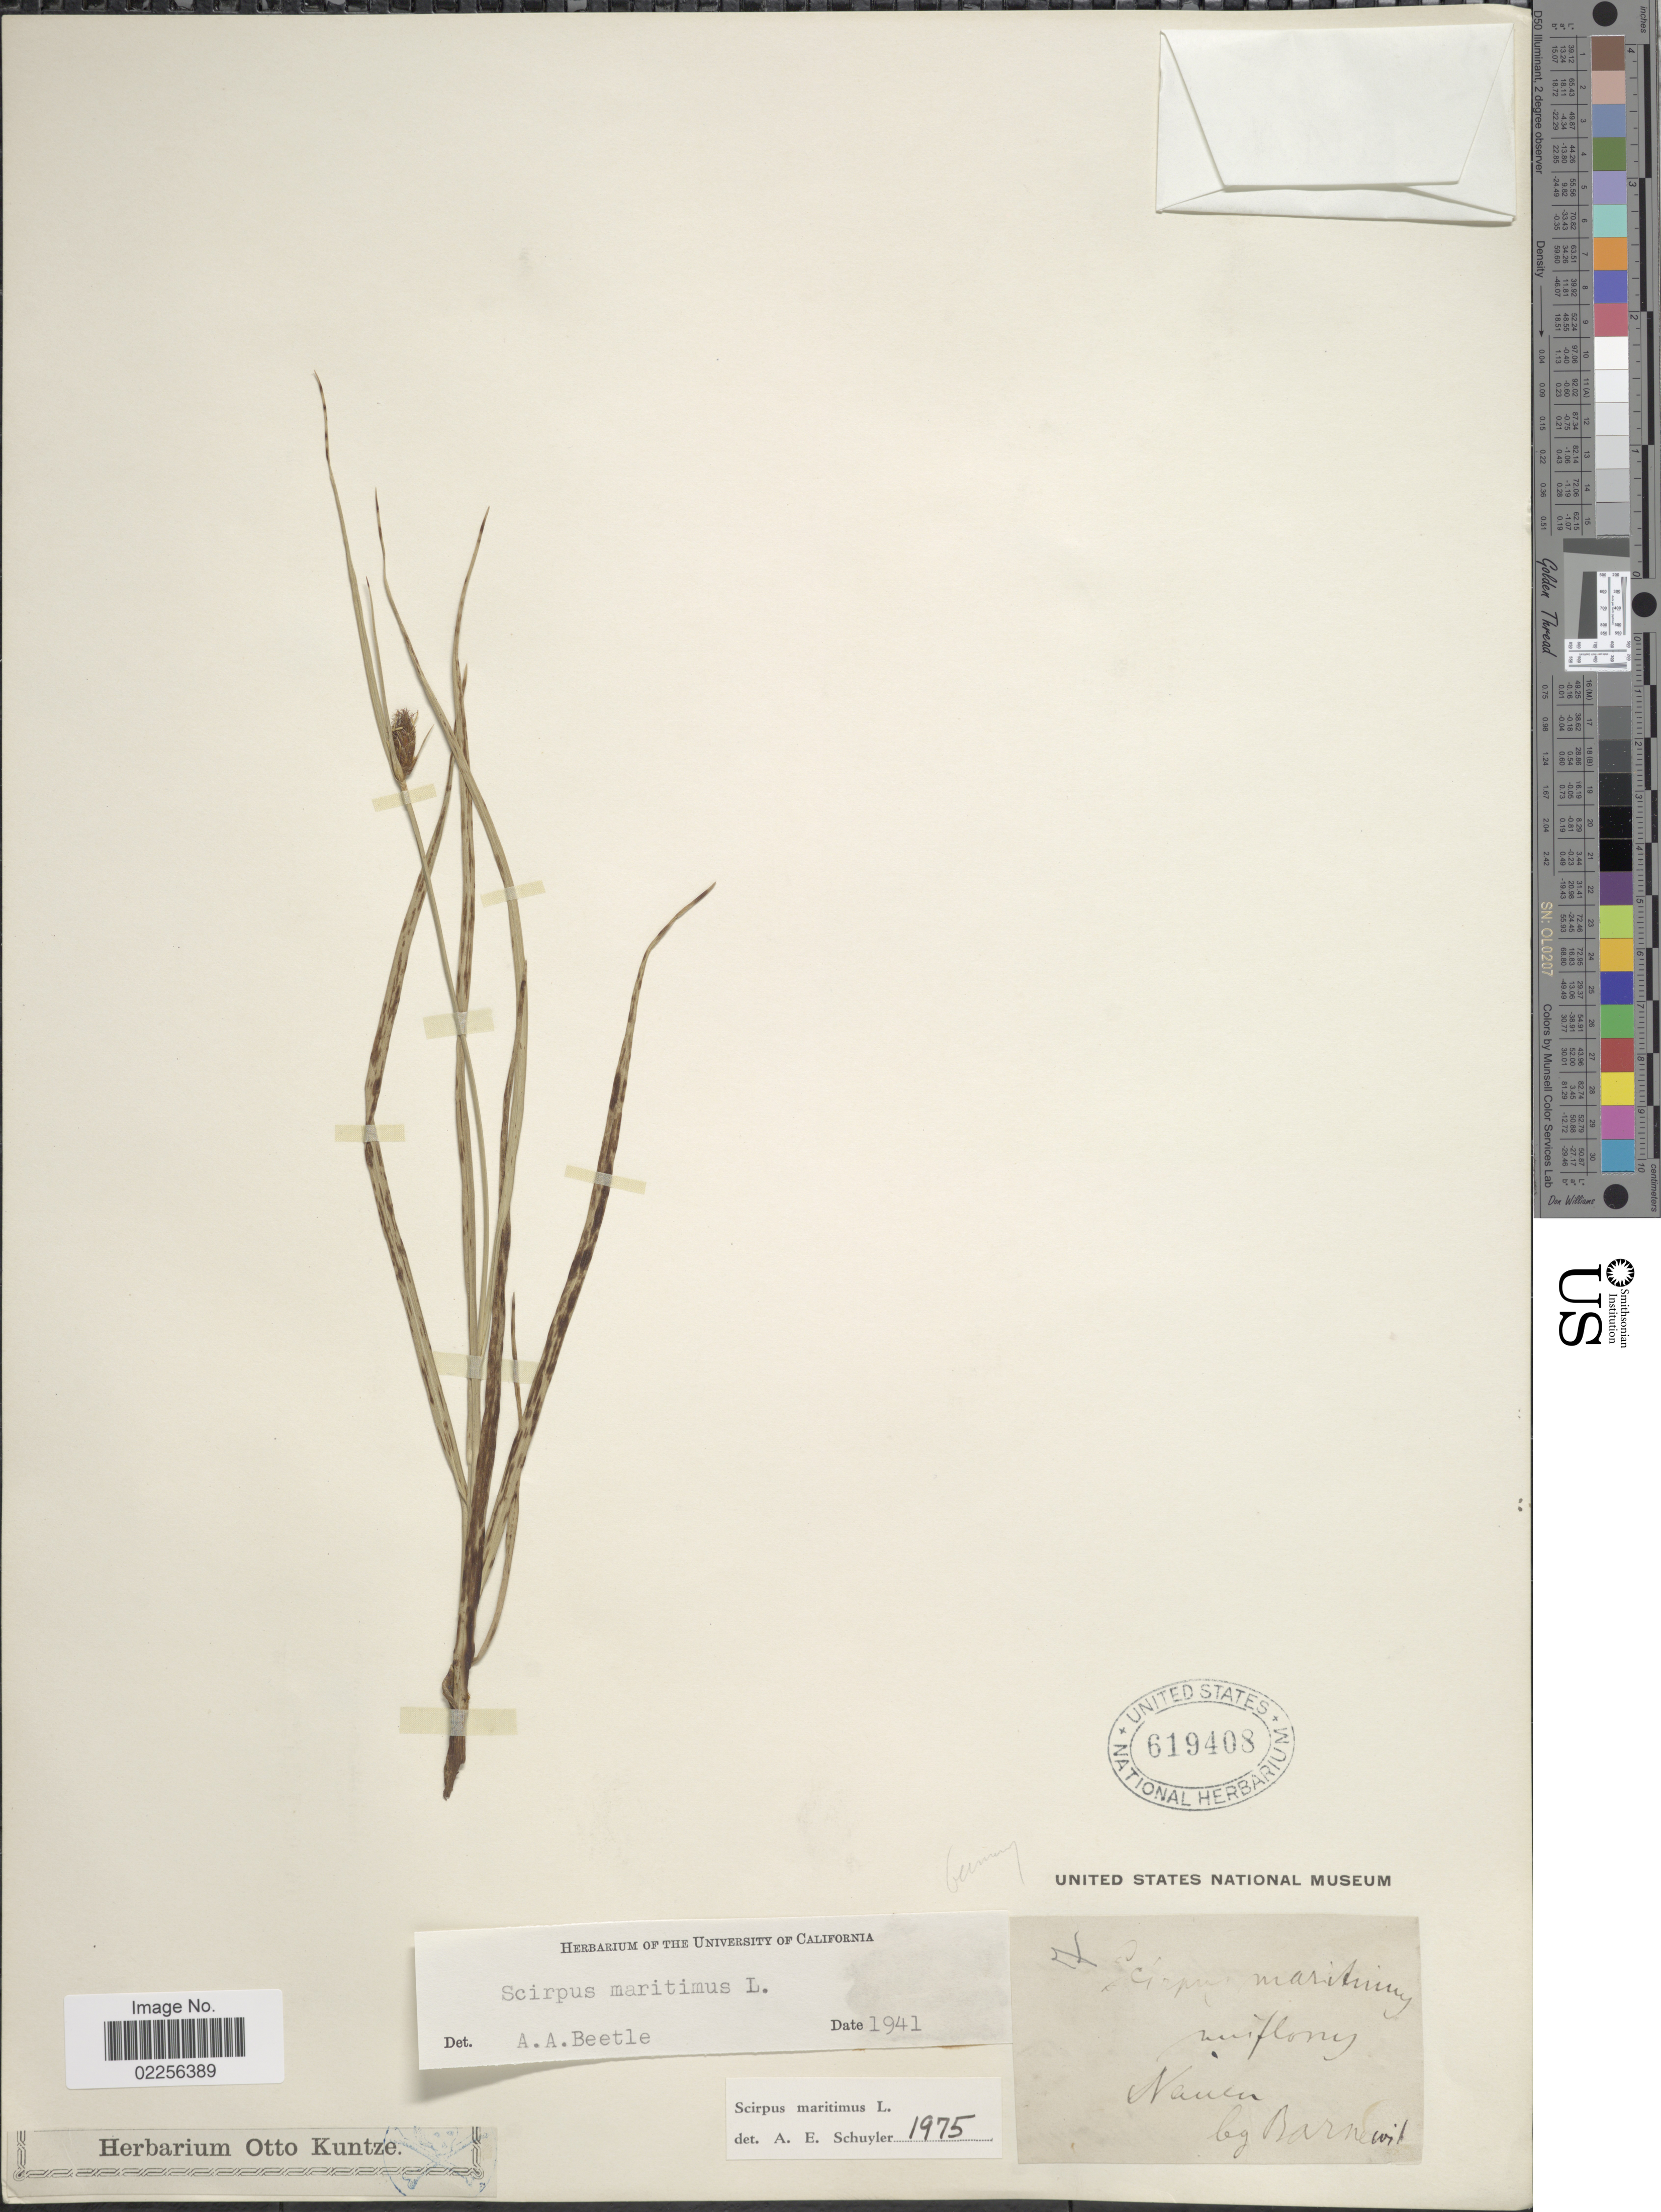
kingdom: Plantae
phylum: Tracheophyta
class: Liliopsida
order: Poales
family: Cyperaceae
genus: Bolboschoenus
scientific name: Bolboschoenus maritimus subsp. maritimus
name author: (L.) Palla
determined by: Strong, Mark T., (BOT), Smithsonian Institution - National Museum of Natural History (UNITED STATES)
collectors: Barnewit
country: Germany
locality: Flony, Nauen [interpreted]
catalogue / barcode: US 619408